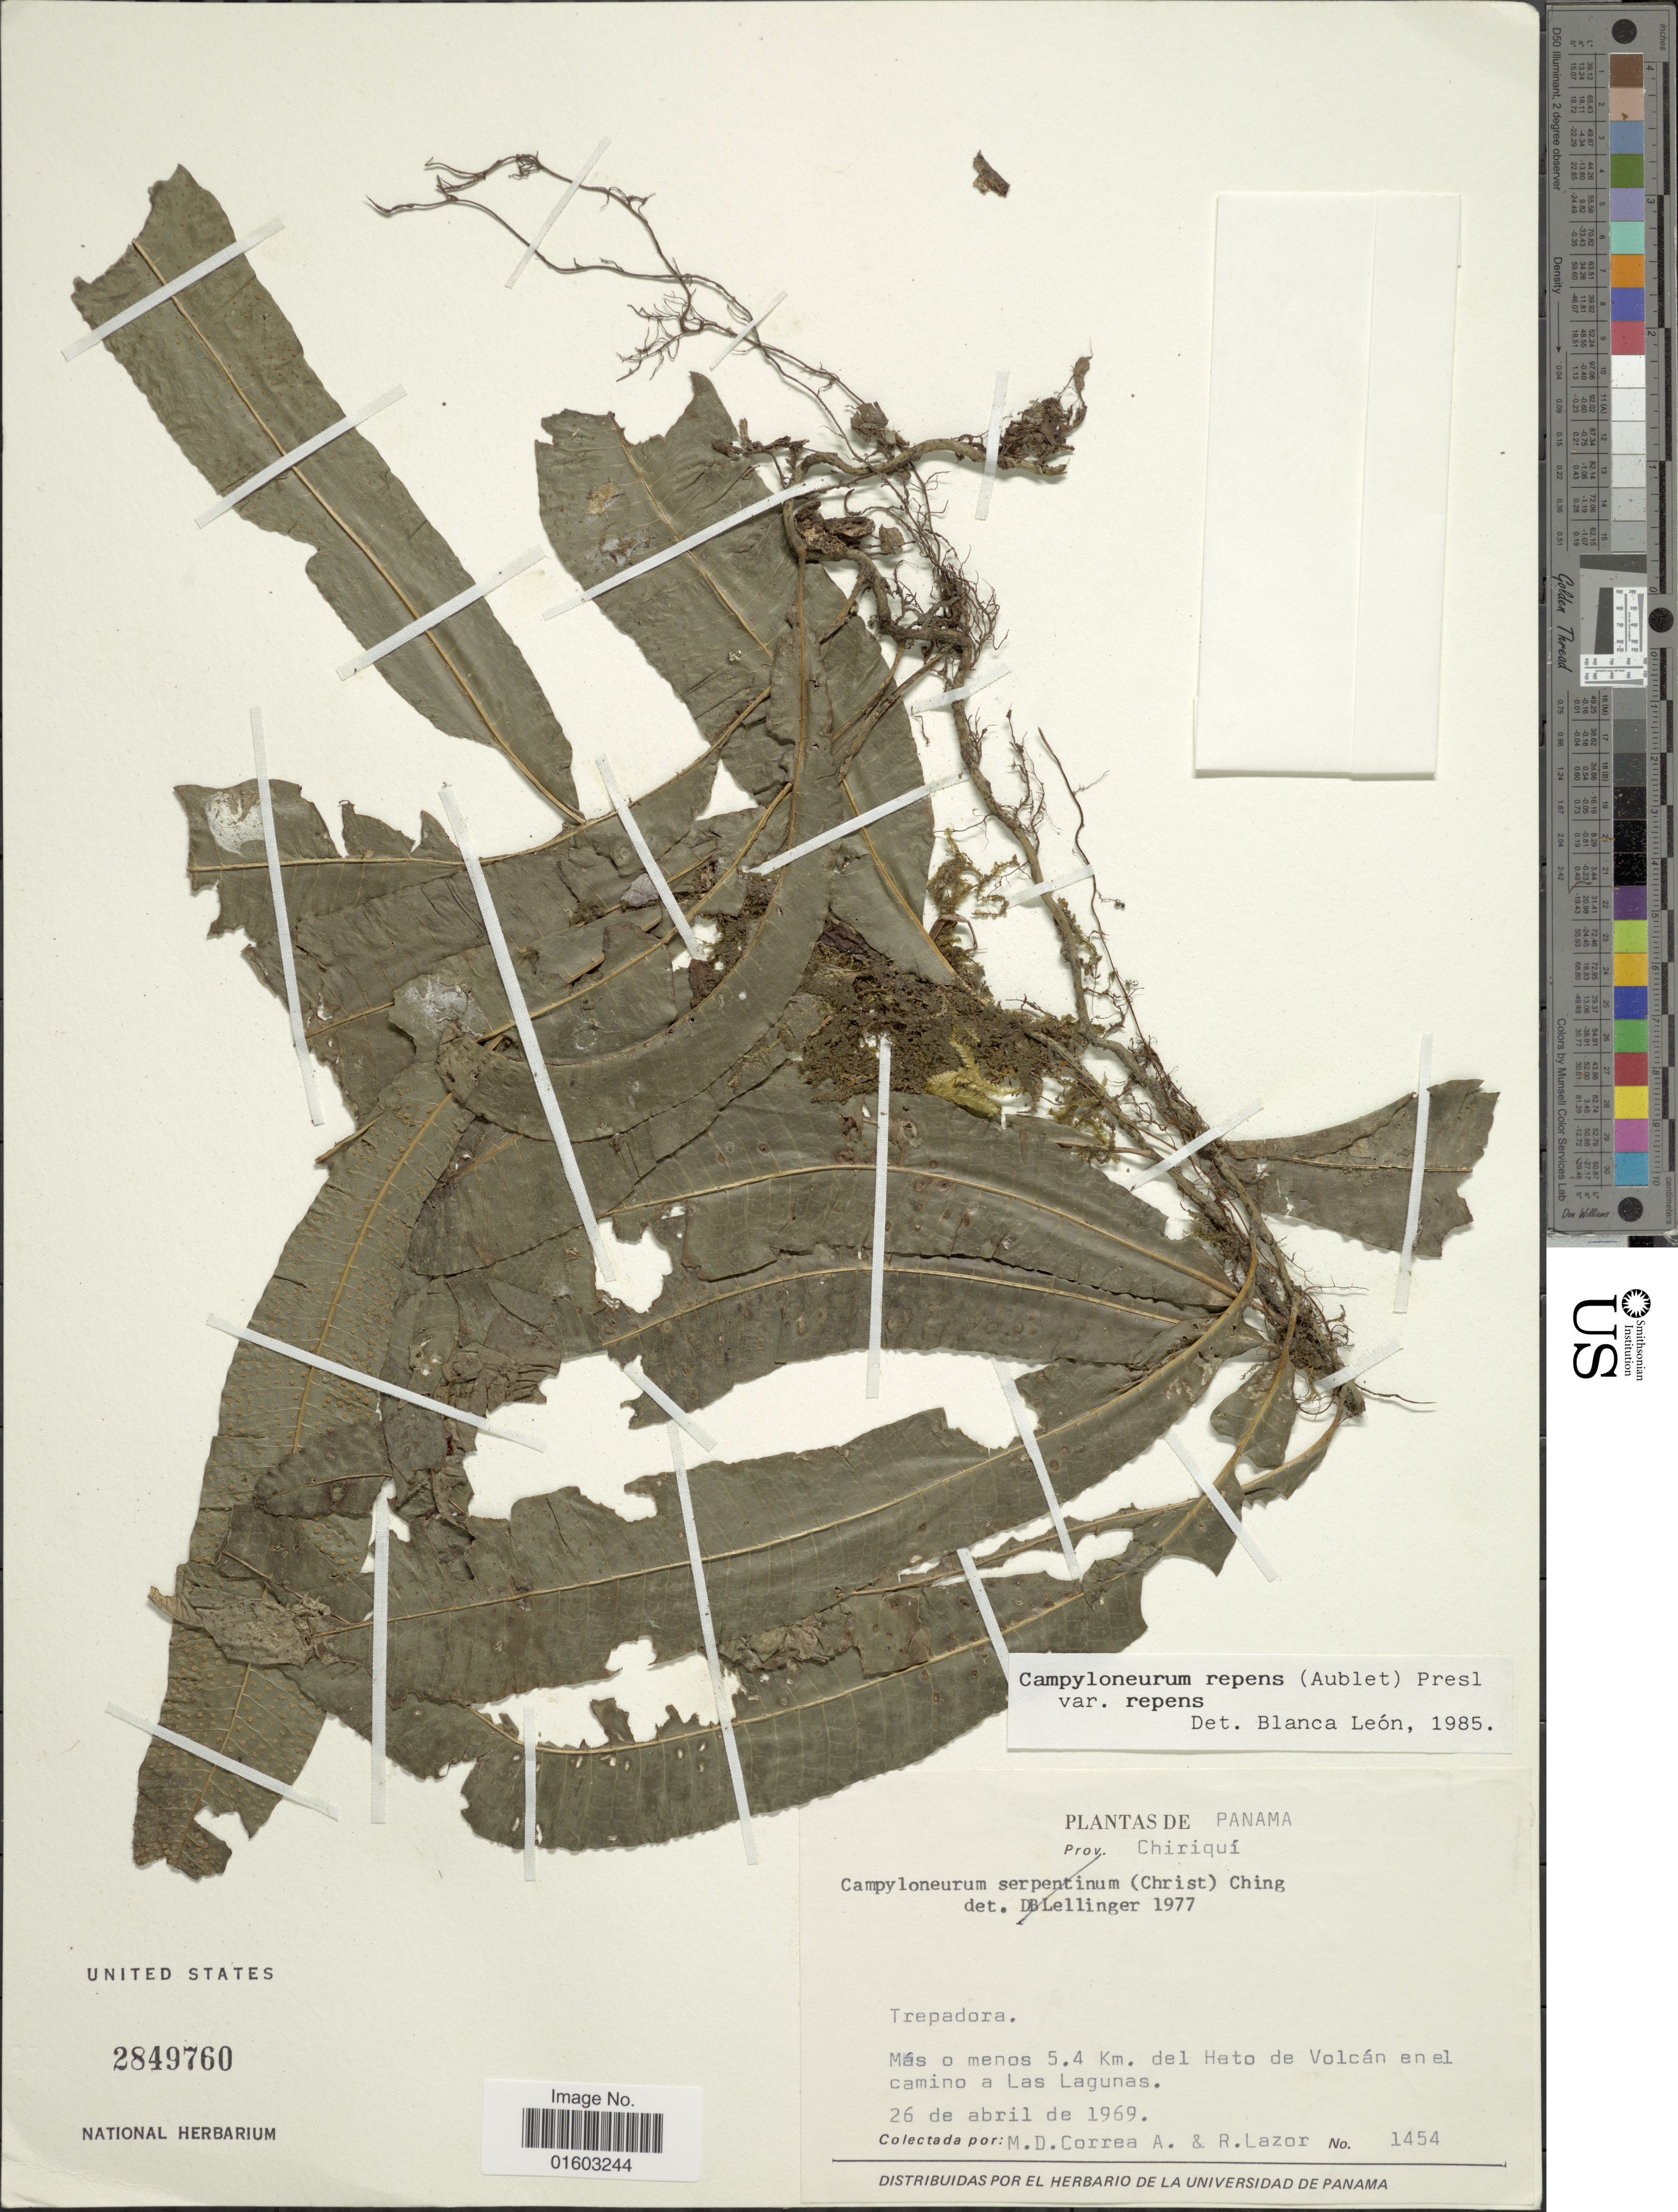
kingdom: Plantae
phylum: Tracheophyta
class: Polypodiopsida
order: Polypodiales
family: Polypodiaceae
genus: Campyloneurum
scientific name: Campyloneurum repens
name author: (Aubl.) C. Presl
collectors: M. D. Corrêa-A. & R. L. Lazor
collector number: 1454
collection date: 1969-04-26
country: Panama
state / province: Chiriqui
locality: Mas o menis 5.4 km. del Hato de Volcan en el camino a Las Lagunas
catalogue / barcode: US 2849760